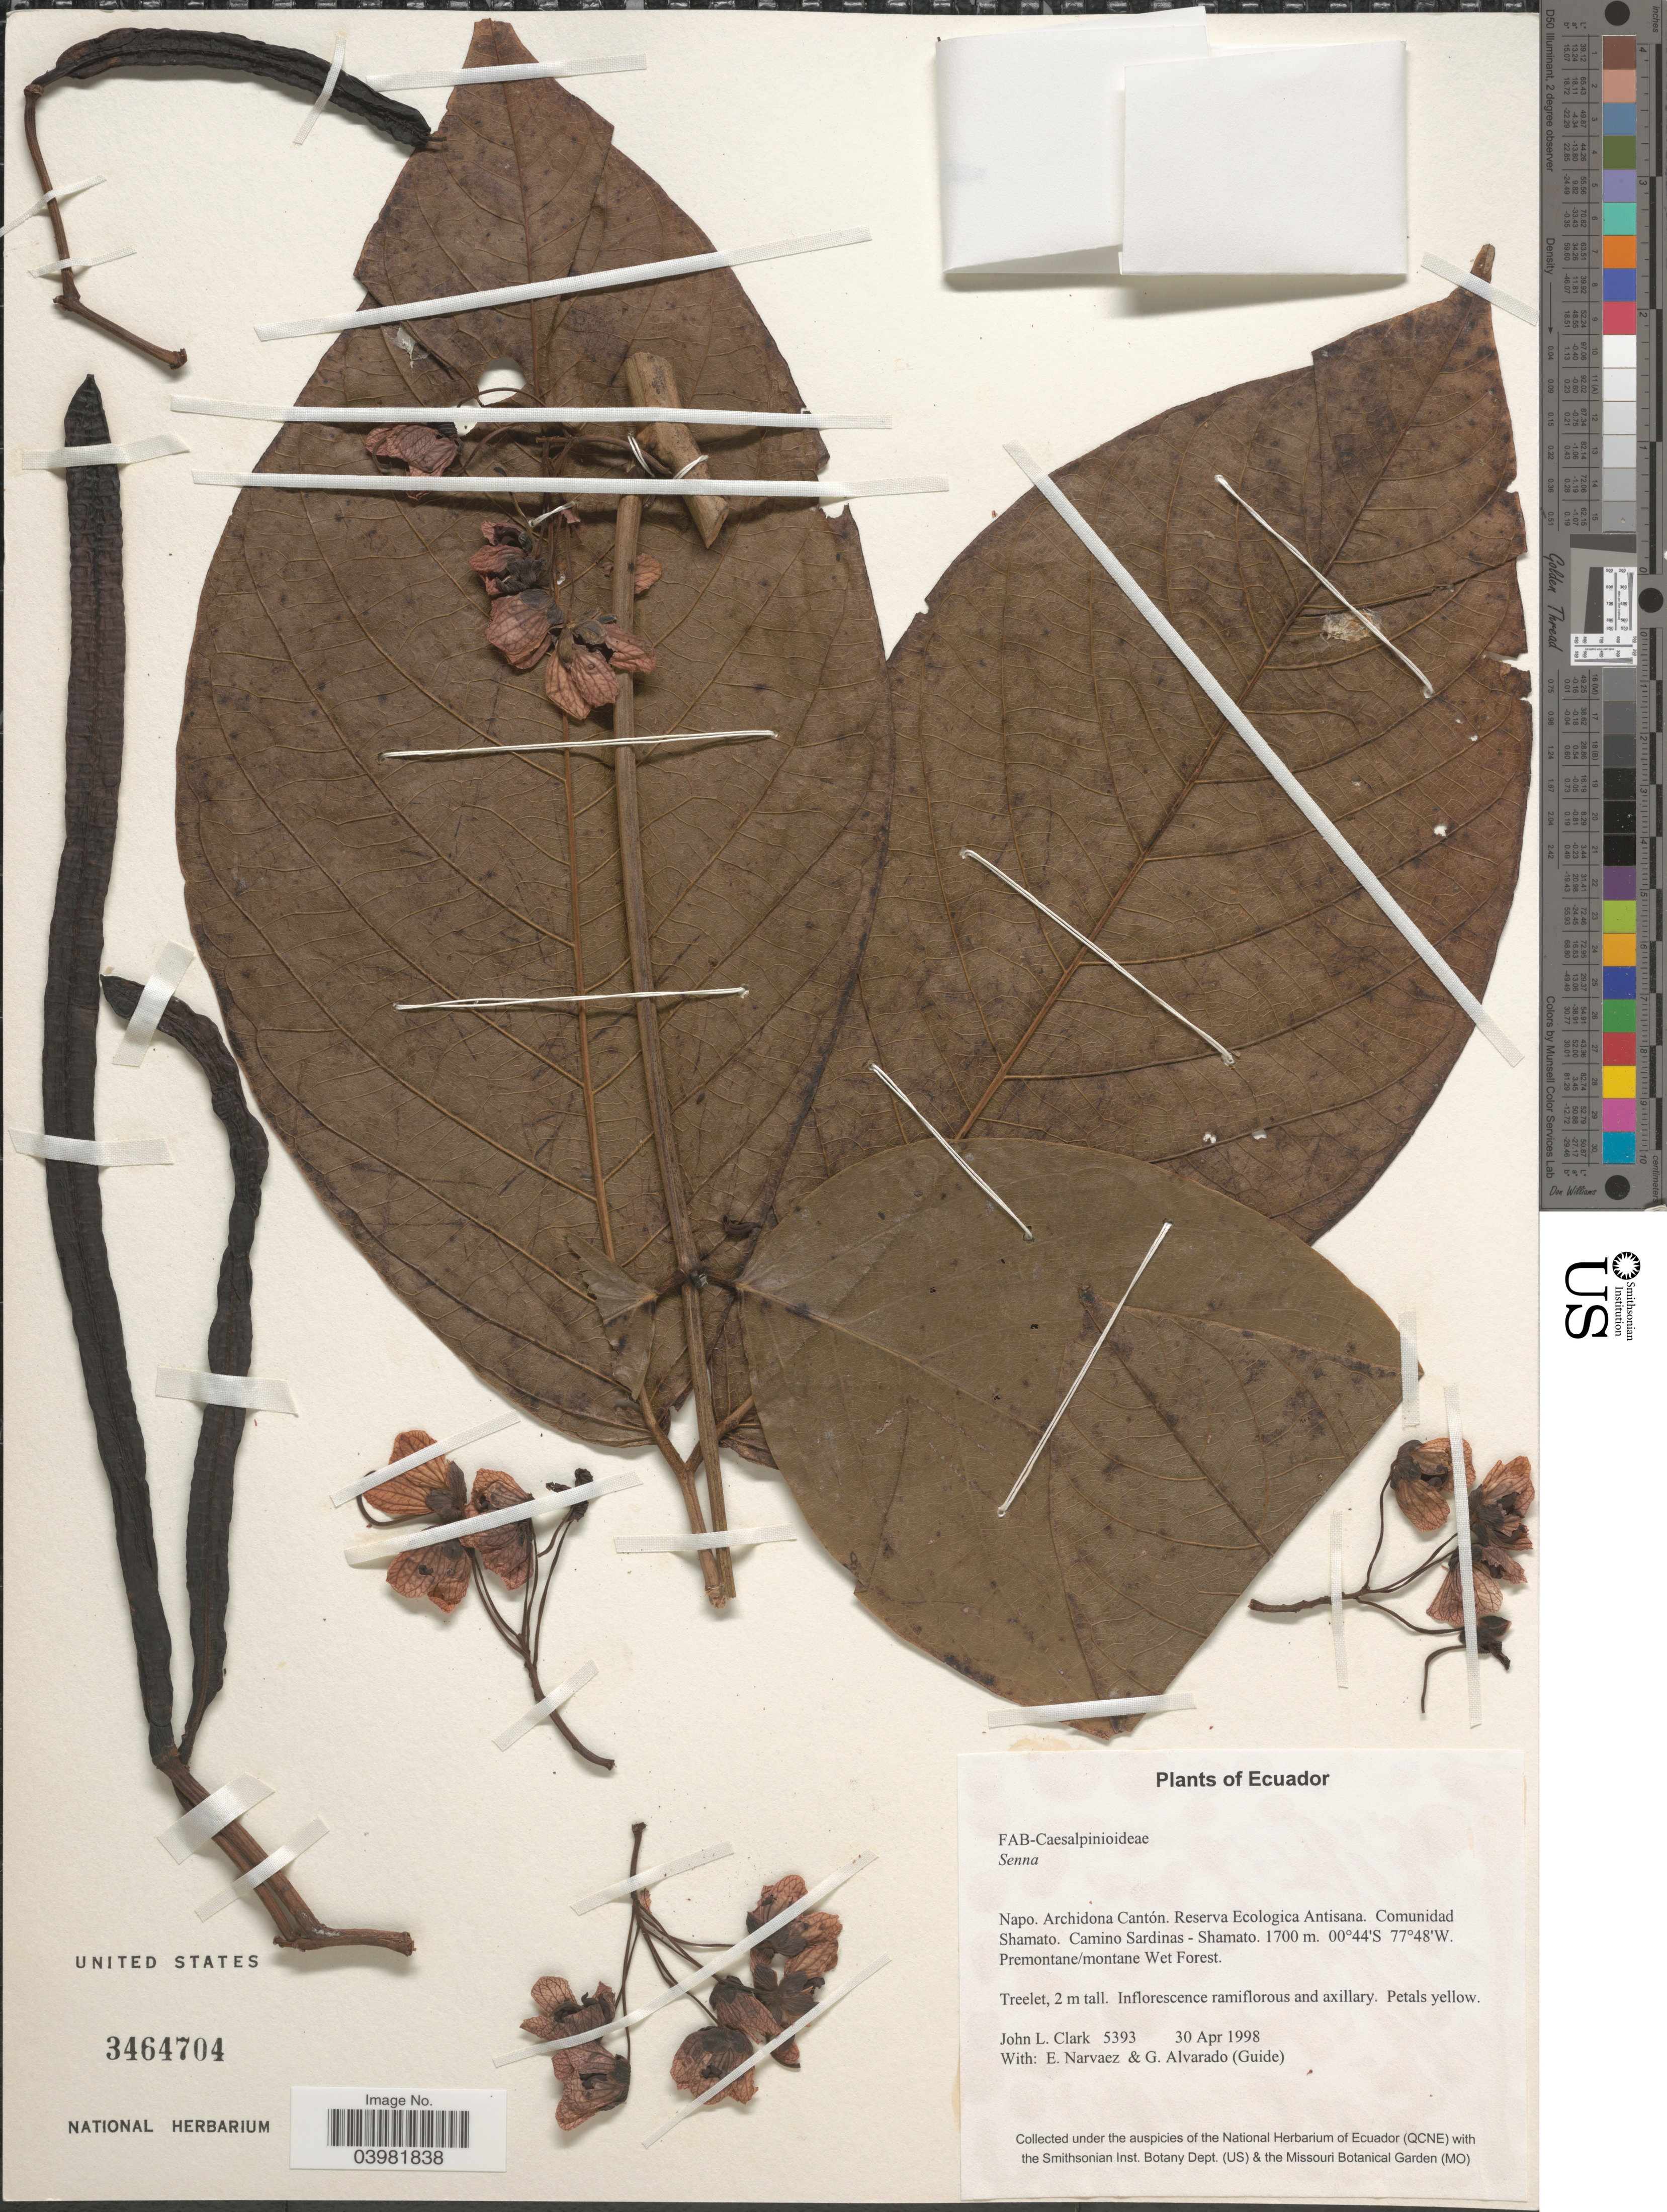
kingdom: Plantae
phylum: Tracheophyta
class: Magnoliopsida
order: Fabales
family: Fabaceae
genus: Senna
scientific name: Senna sp.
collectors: J. L. Clark, E. Narváez & G. Alvarado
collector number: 5393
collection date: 1998-04-30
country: Ecuador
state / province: Napo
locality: Archidona Cantón. Reserva Ecologica Antisana. Comunidad Shamato. Camino Sardinas - Shamato.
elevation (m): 1700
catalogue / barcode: US 3464704